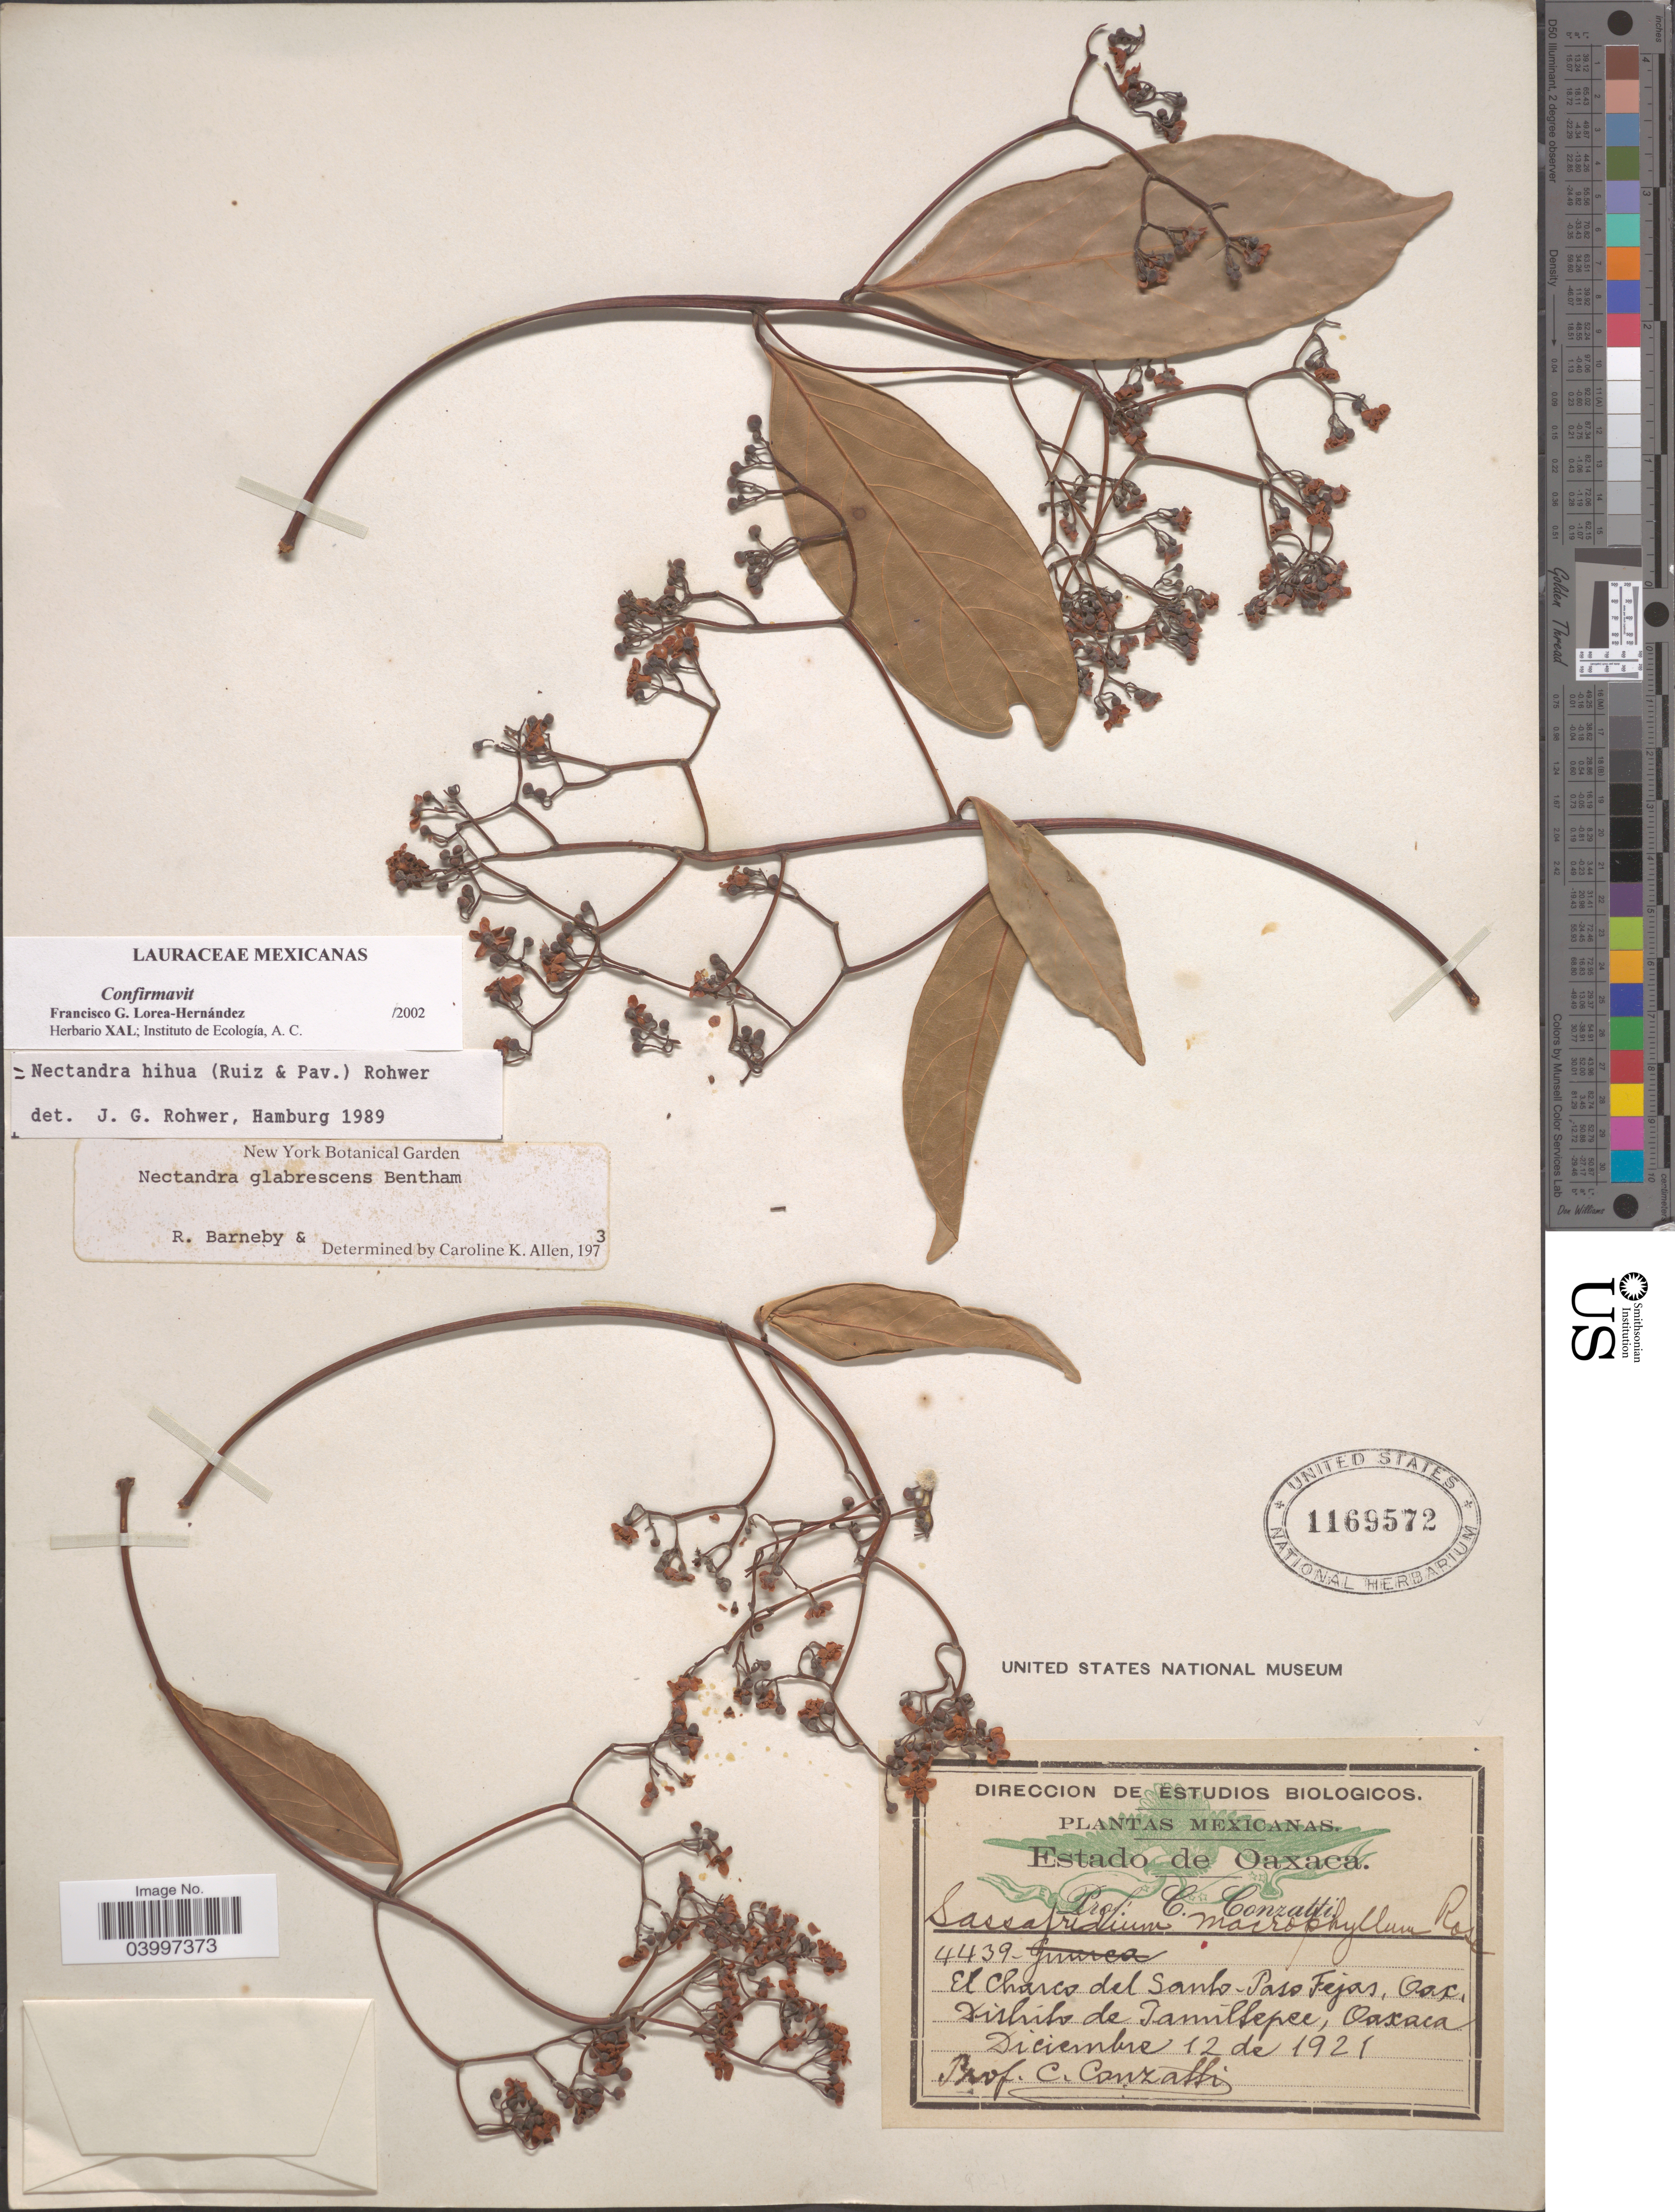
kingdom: Plantae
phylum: Tracheophyta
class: Magnoliopsida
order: Laurales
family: Lauraceae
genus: Nectandra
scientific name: Nectandra hihua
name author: (Ruiz & Pav.) Rohwer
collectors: C. Conzatti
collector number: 4439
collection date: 1921-12-12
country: Mexico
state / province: Oaxaca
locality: El Charco del santo-Paso Fejas. Distrito de Tamiltepec.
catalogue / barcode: US 1169572